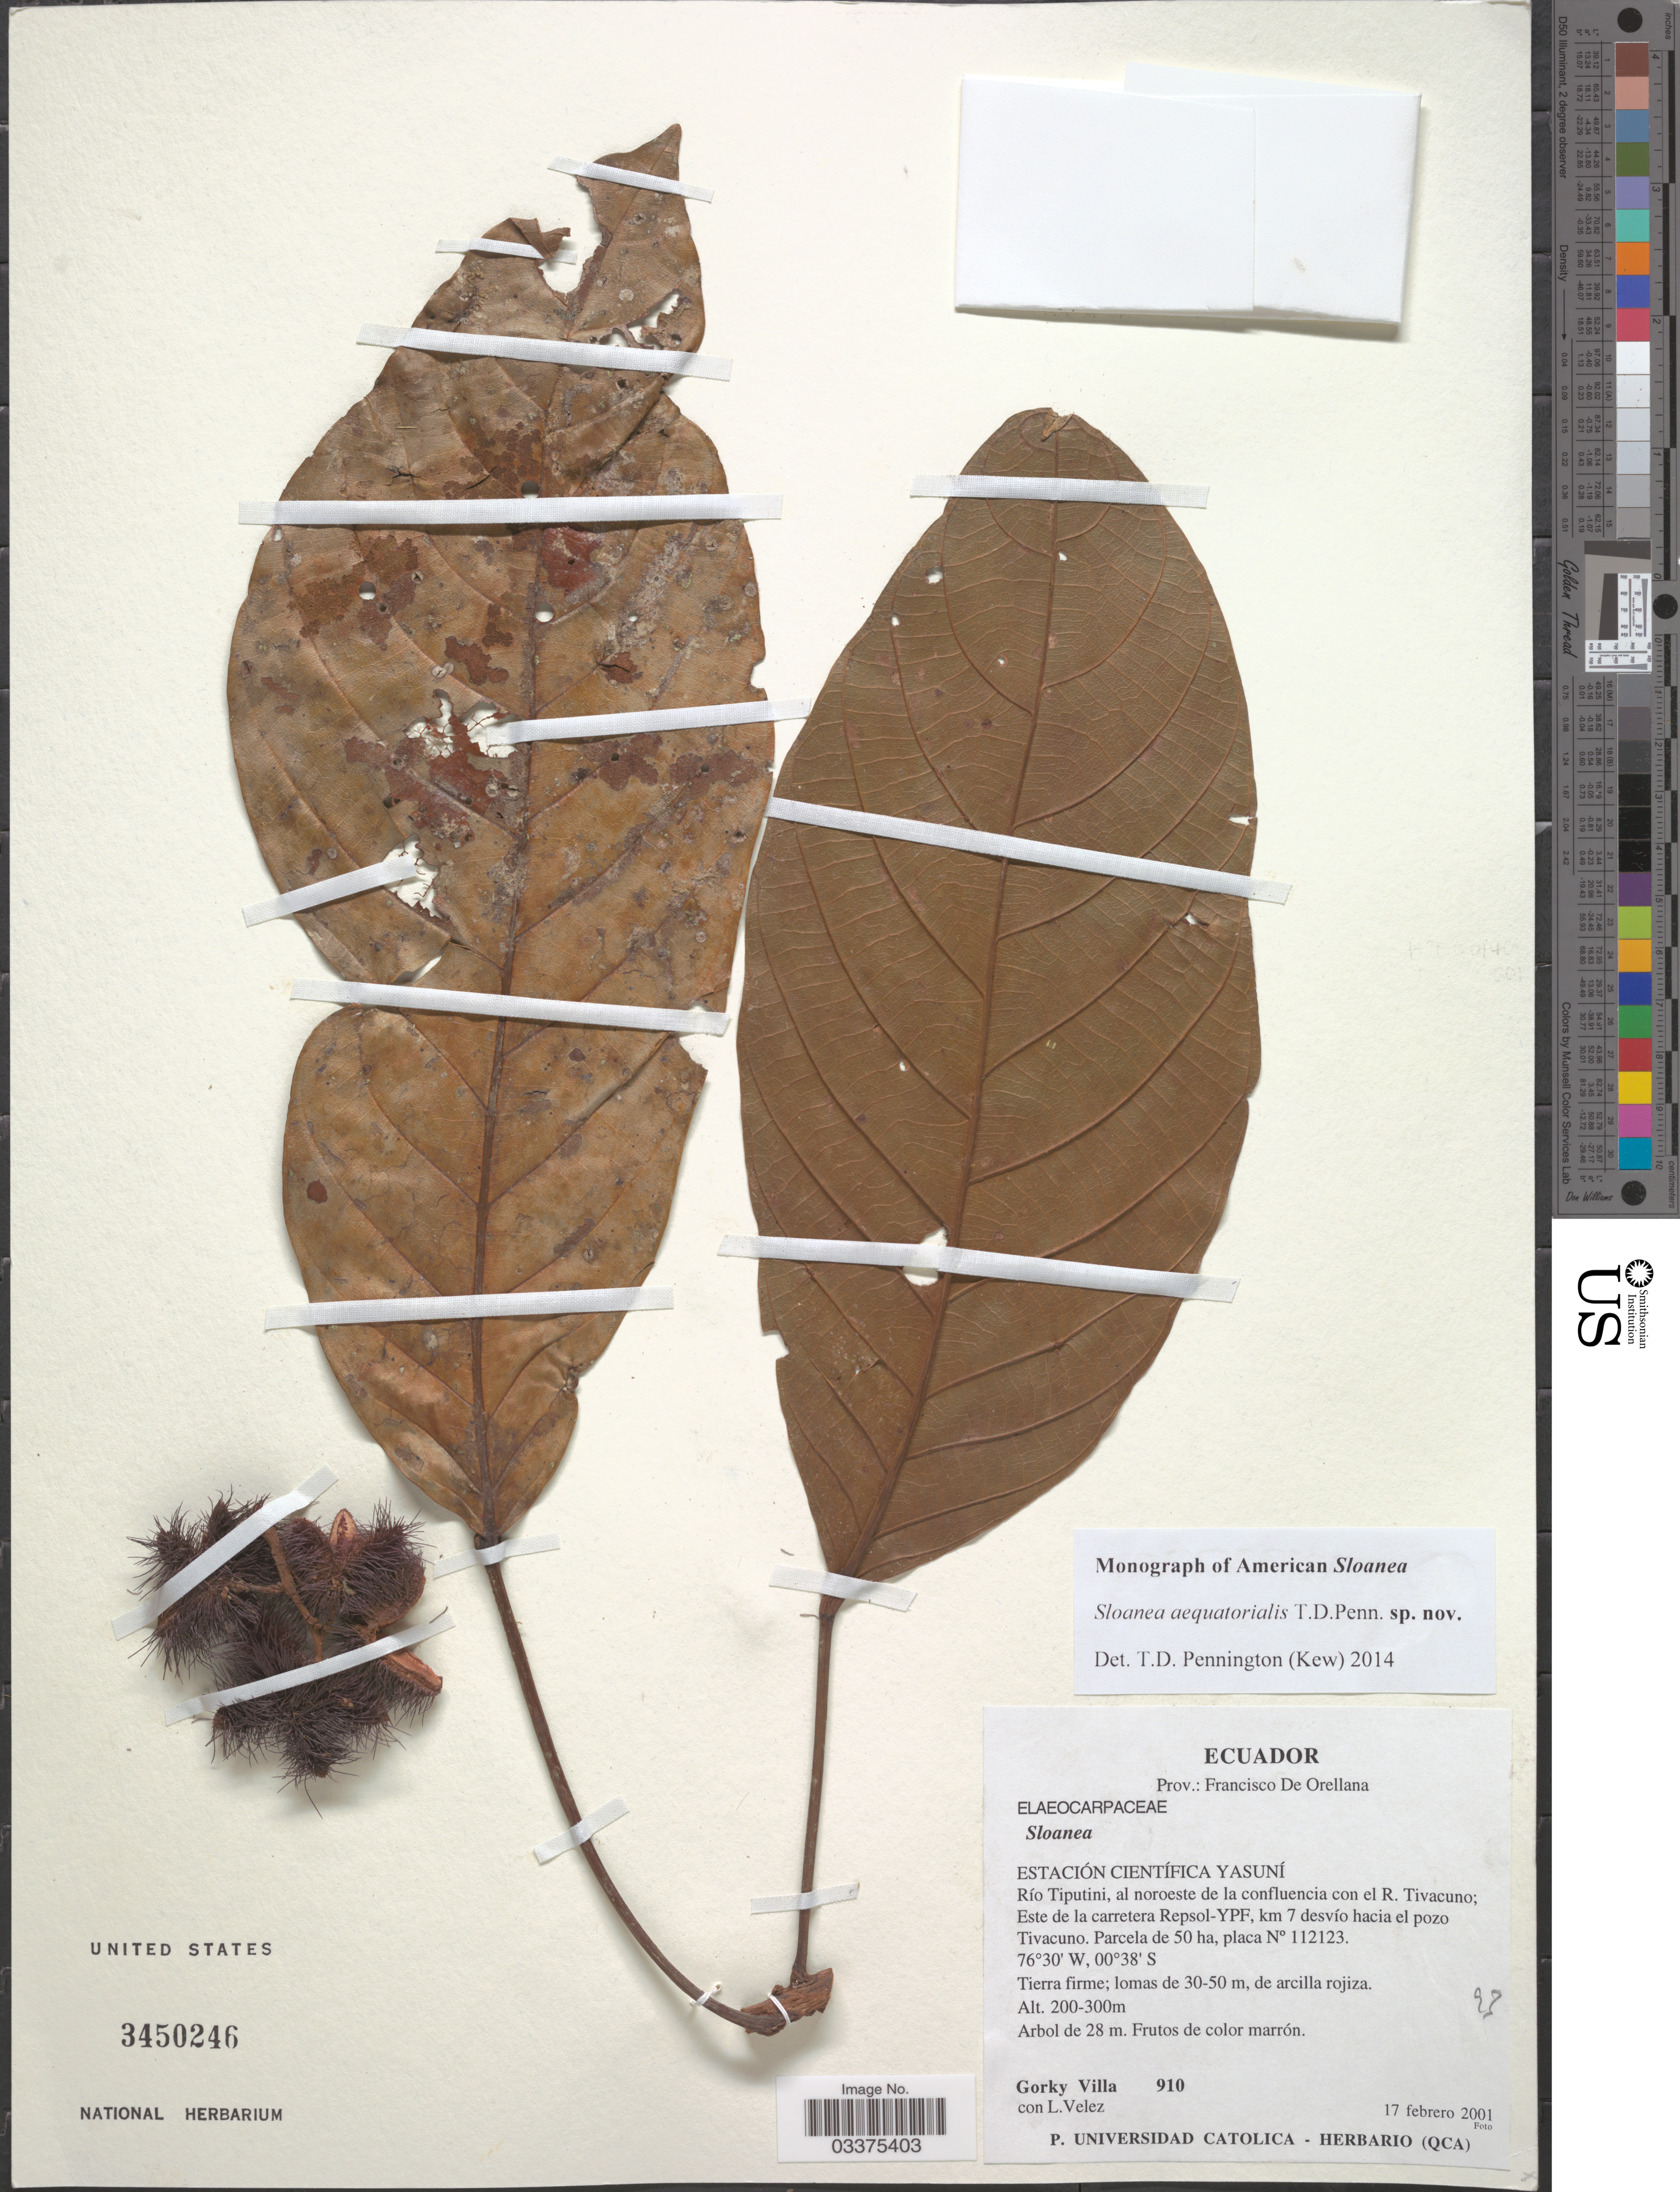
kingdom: Plantae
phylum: Tracheophyta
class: Magnoliopsida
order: Oxalidales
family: Elaeocarpaceae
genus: Sloanea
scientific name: Sloanea aequatorialis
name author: T.D. Penn.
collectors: G. Villa & L. Velez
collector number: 910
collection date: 2001-02-17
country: Ecuador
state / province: Orellana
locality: Prov.: Francisco De Orellana. Estación Científica Yasuní. Río Tiputini, al noroeste de la confluencia con el R. Tivacuno; Este de la carretera Repsol-YPF, km 7 desvío hacia el pozo Tivacuno. Parcela de 50 ha, placa Nº 112123.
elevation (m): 200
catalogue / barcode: US 3450246